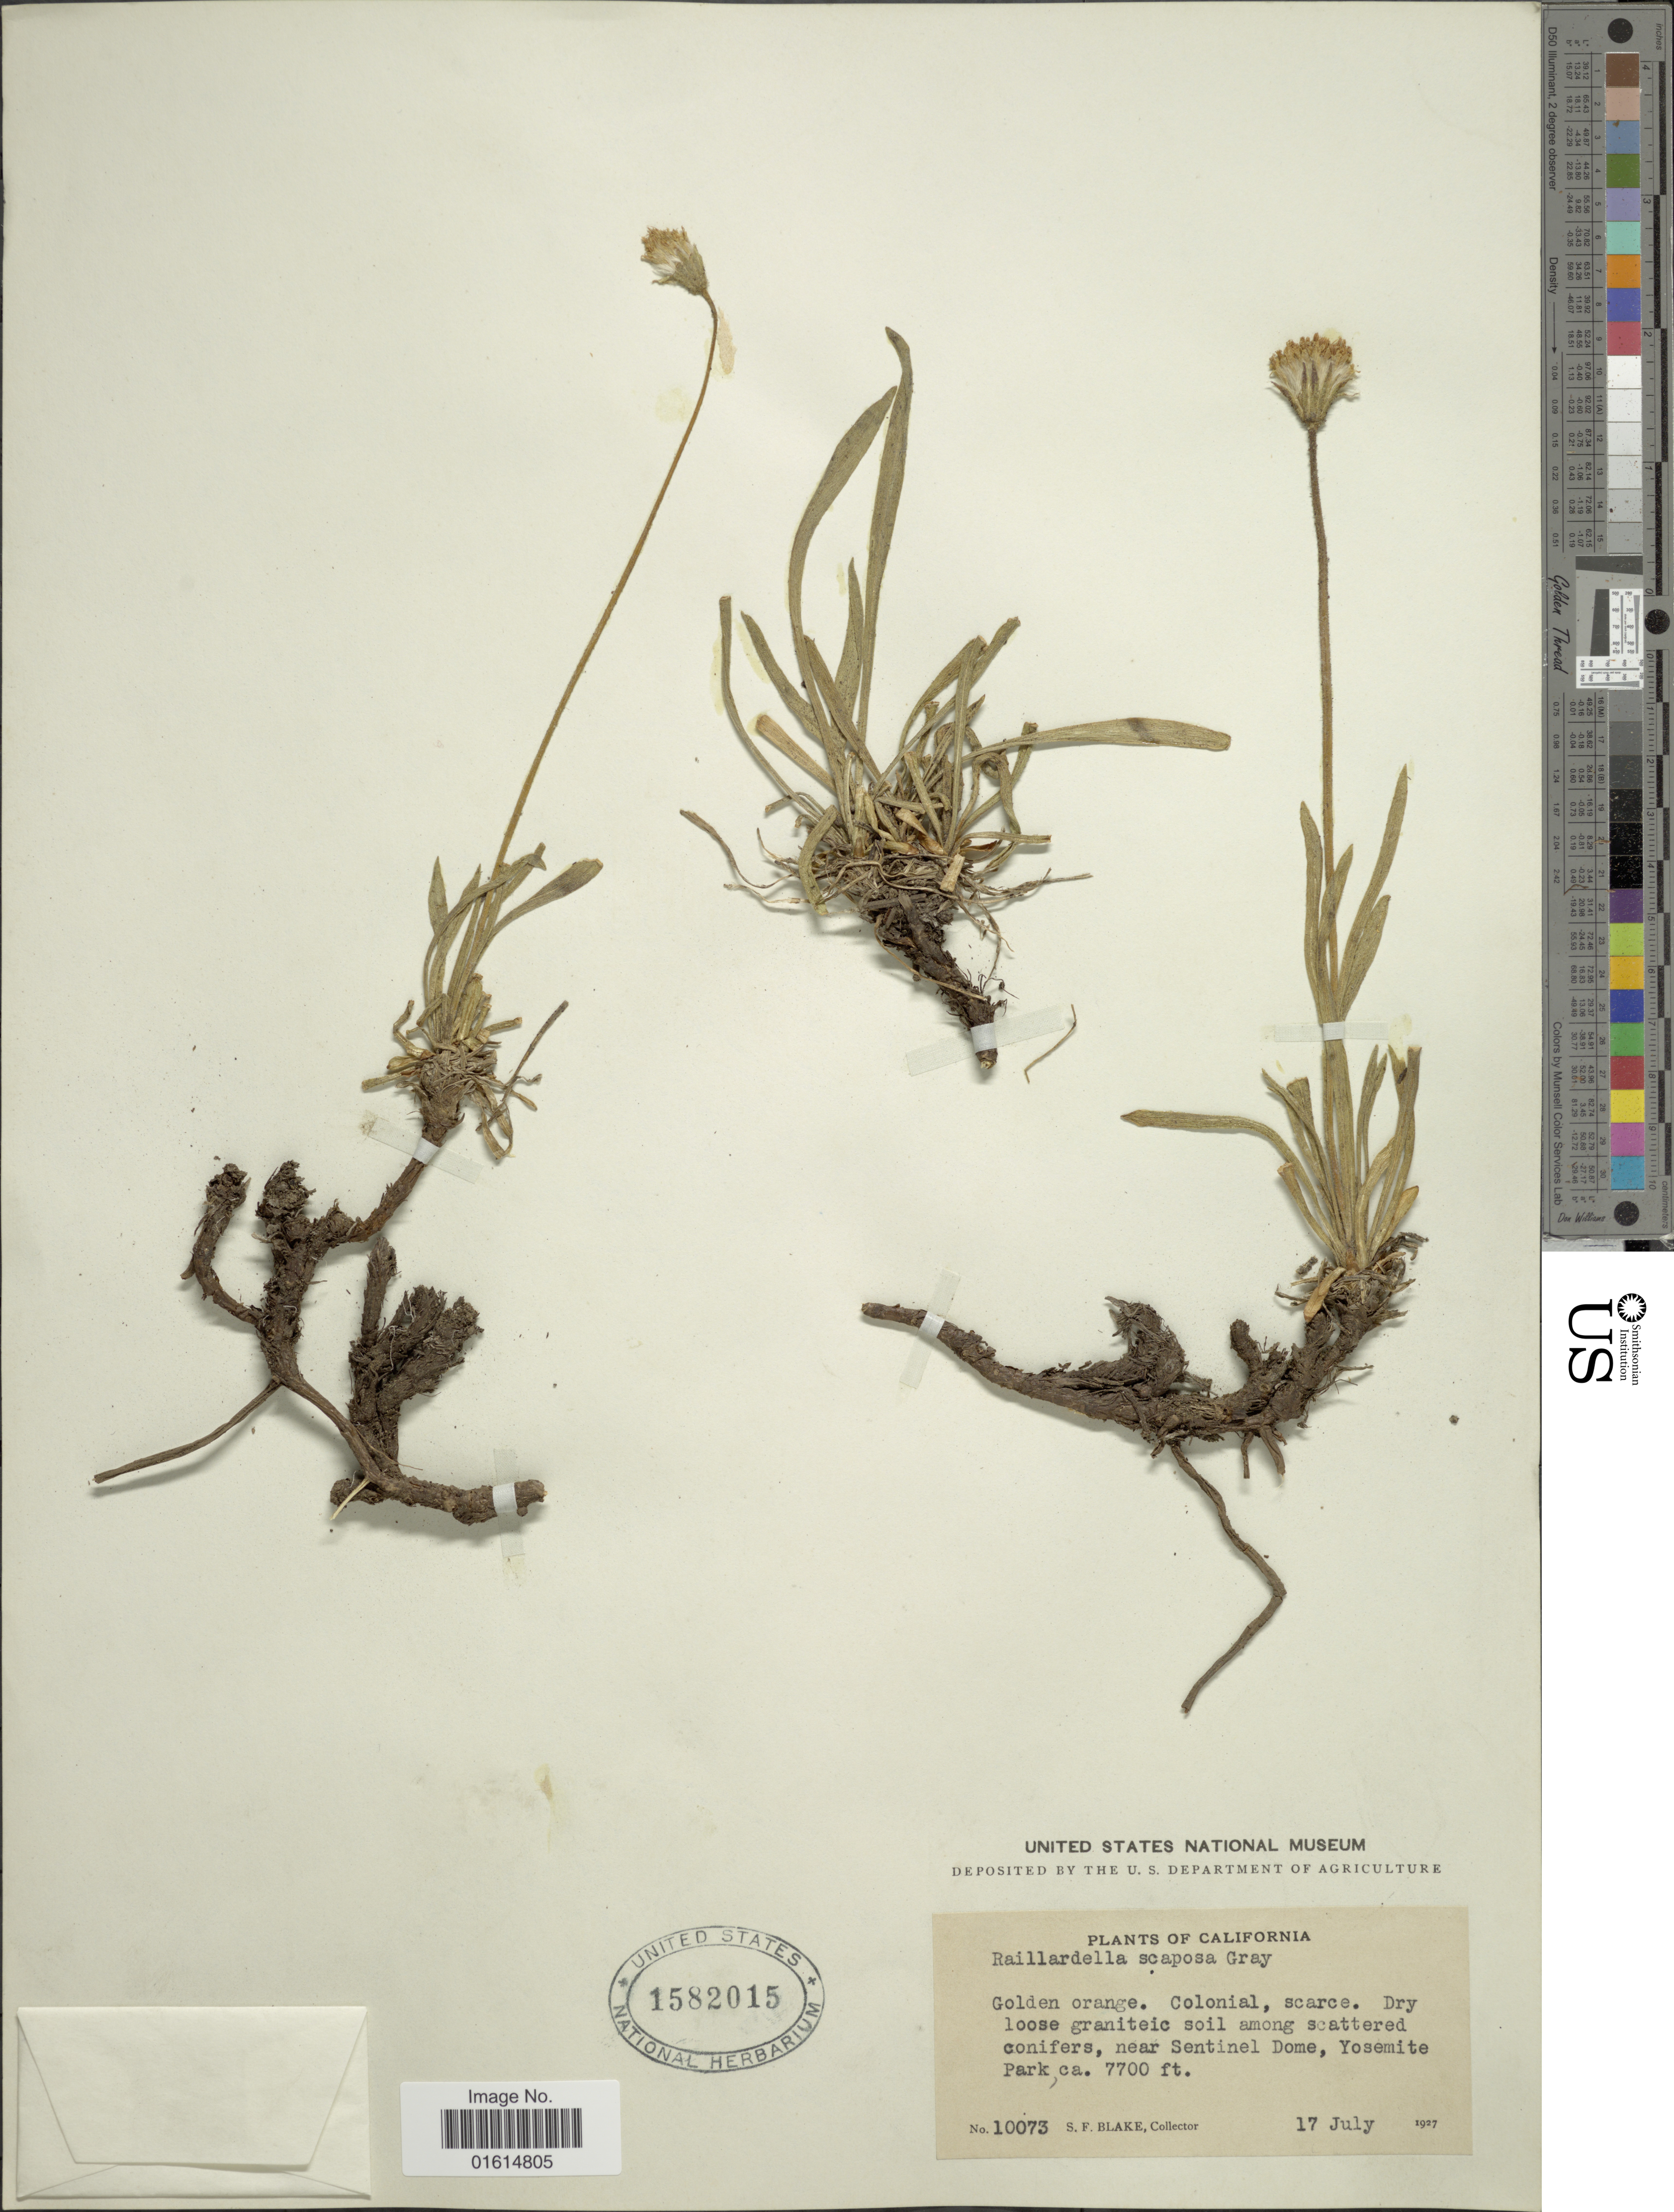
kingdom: Plantae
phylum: Tracheophyta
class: Magnoliopsida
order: Asterales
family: Asteraceae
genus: Raillardella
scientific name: Raillardella scaposa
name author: A. Gray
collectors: S. Blake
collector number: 10073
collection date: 1927-07-17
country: United States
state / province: California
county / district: Mariposa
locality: Near Sentinel Dome, Yosemite Park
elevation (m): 2347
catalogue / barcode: US 1582015